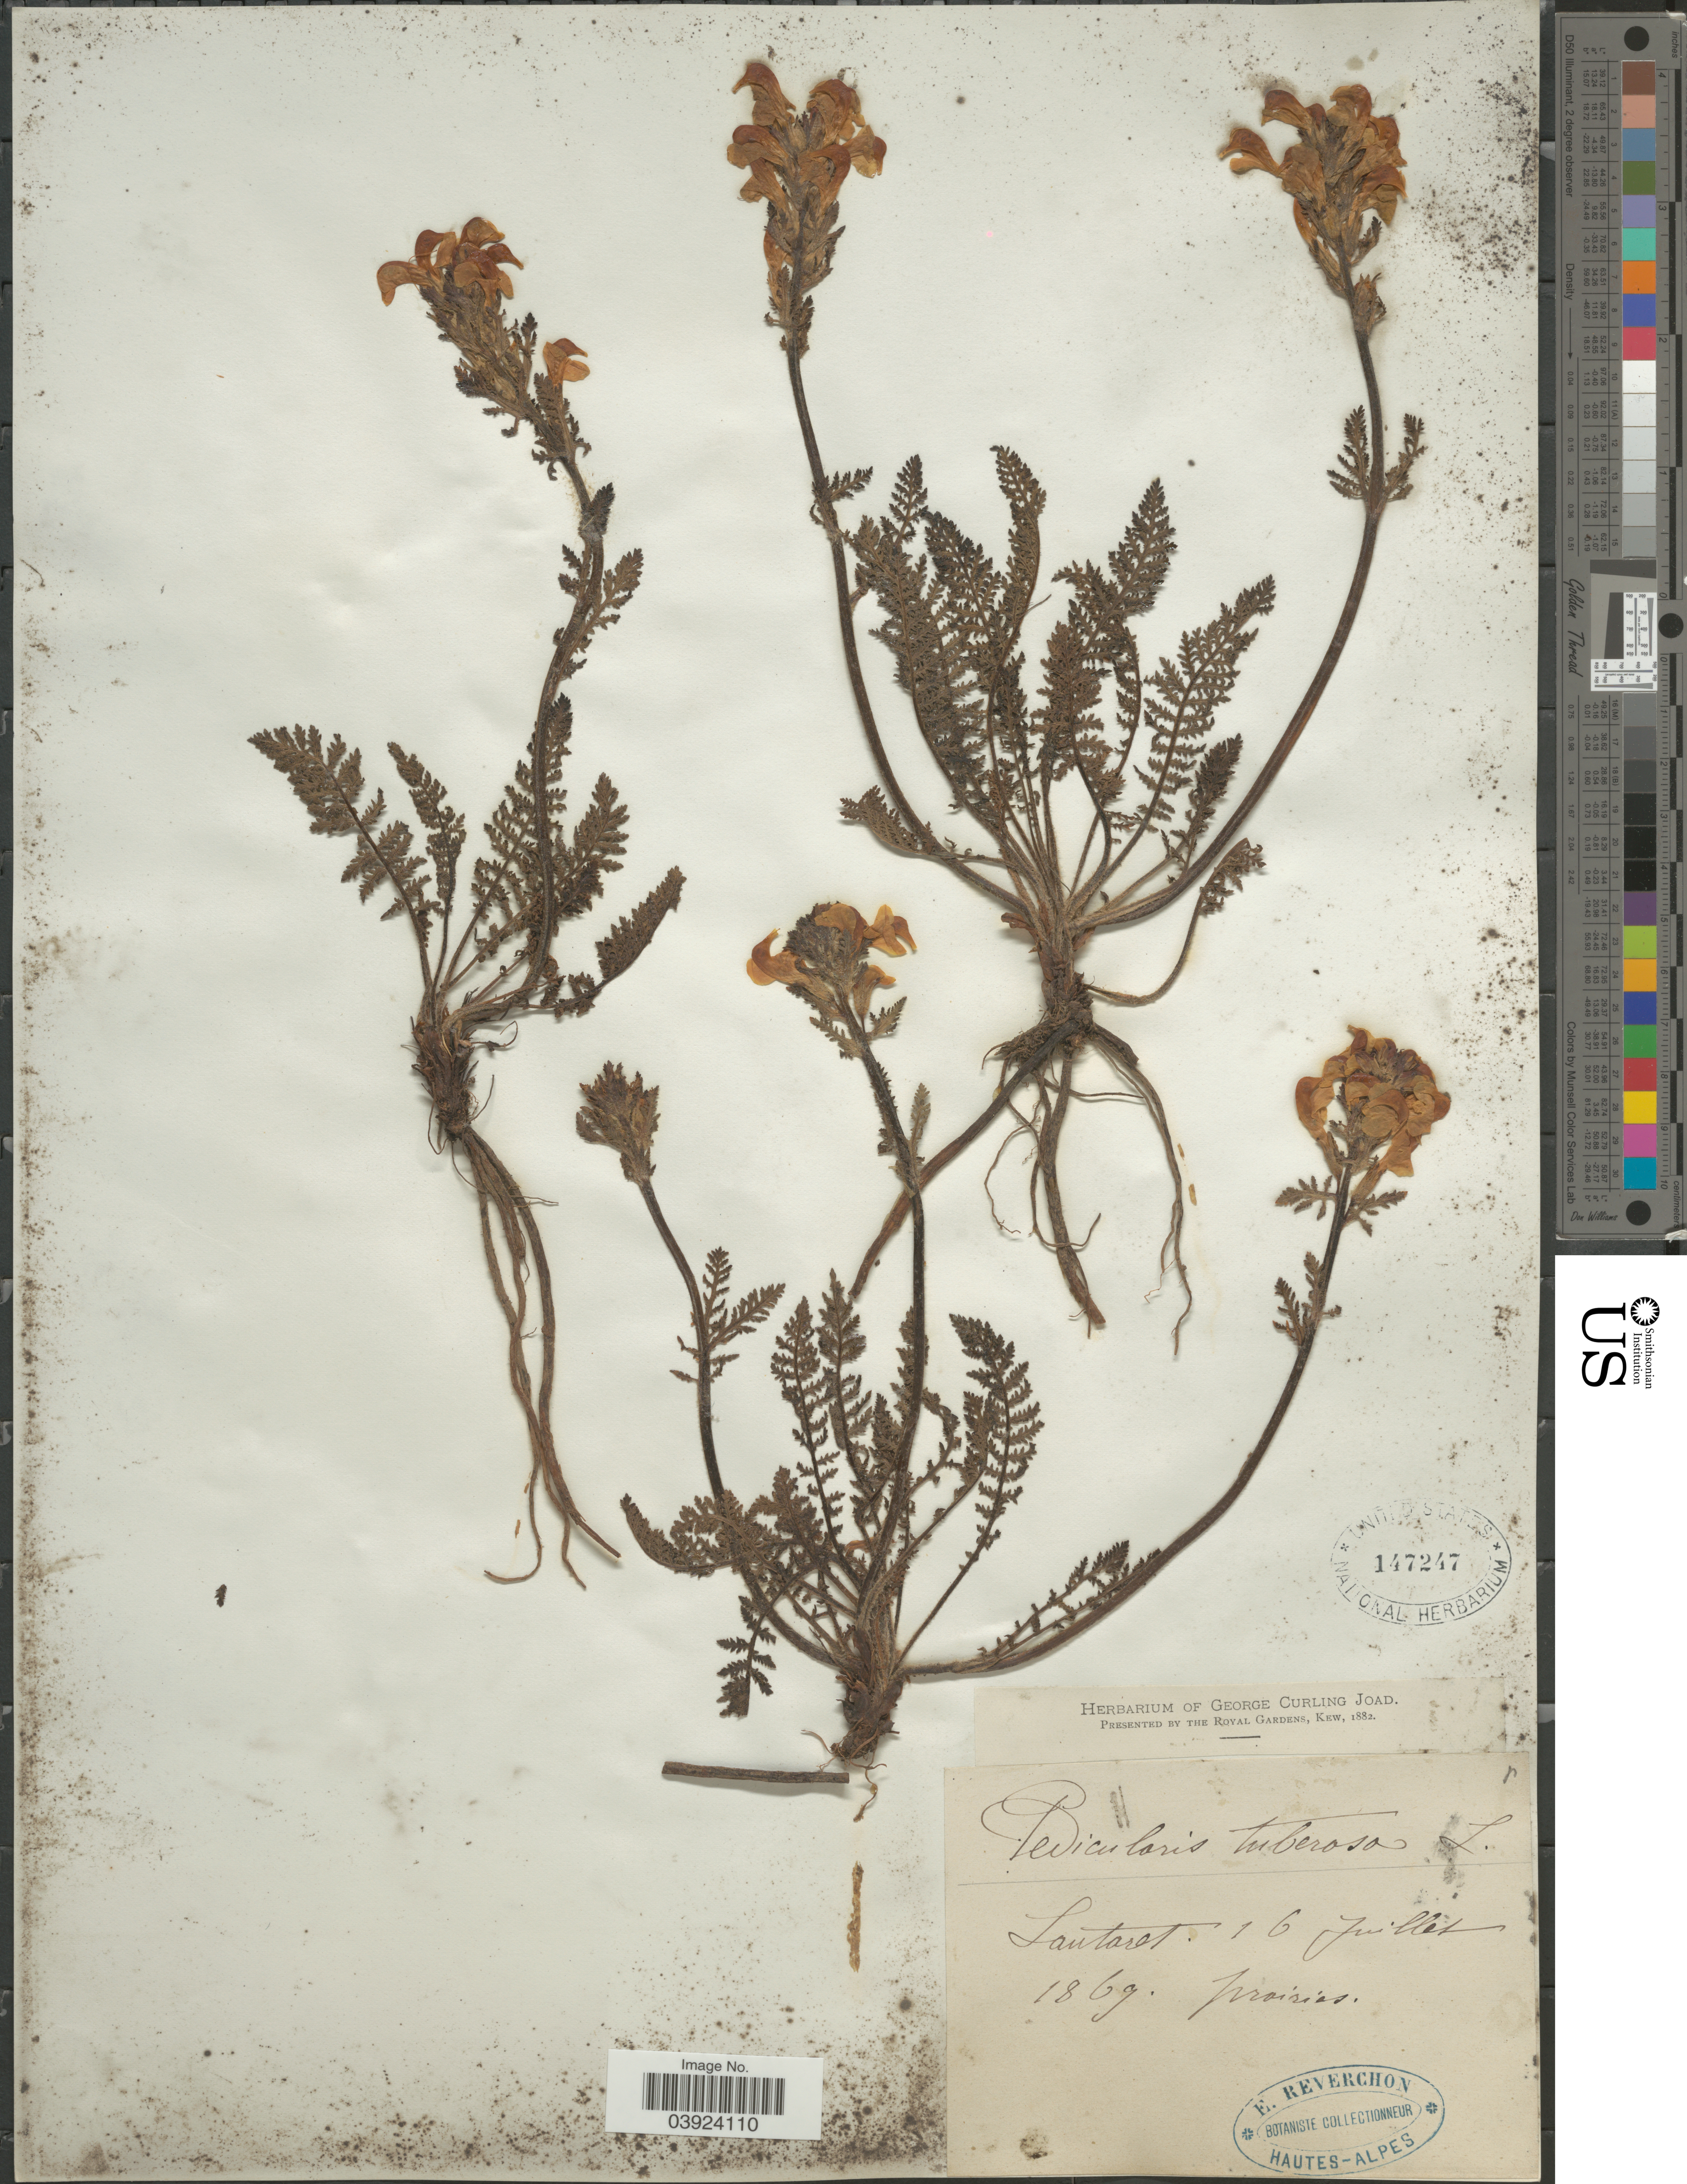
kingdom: Plantae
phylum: Tracheophyta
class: Magnoliopsida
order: Lamiales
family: Orobanchaceae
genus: Pedicularis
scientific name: Pedicularis tuberosa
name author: L.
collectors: E. Reverchon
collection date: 1869-07-16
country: France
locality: Lautaret.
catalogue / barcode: US 147247